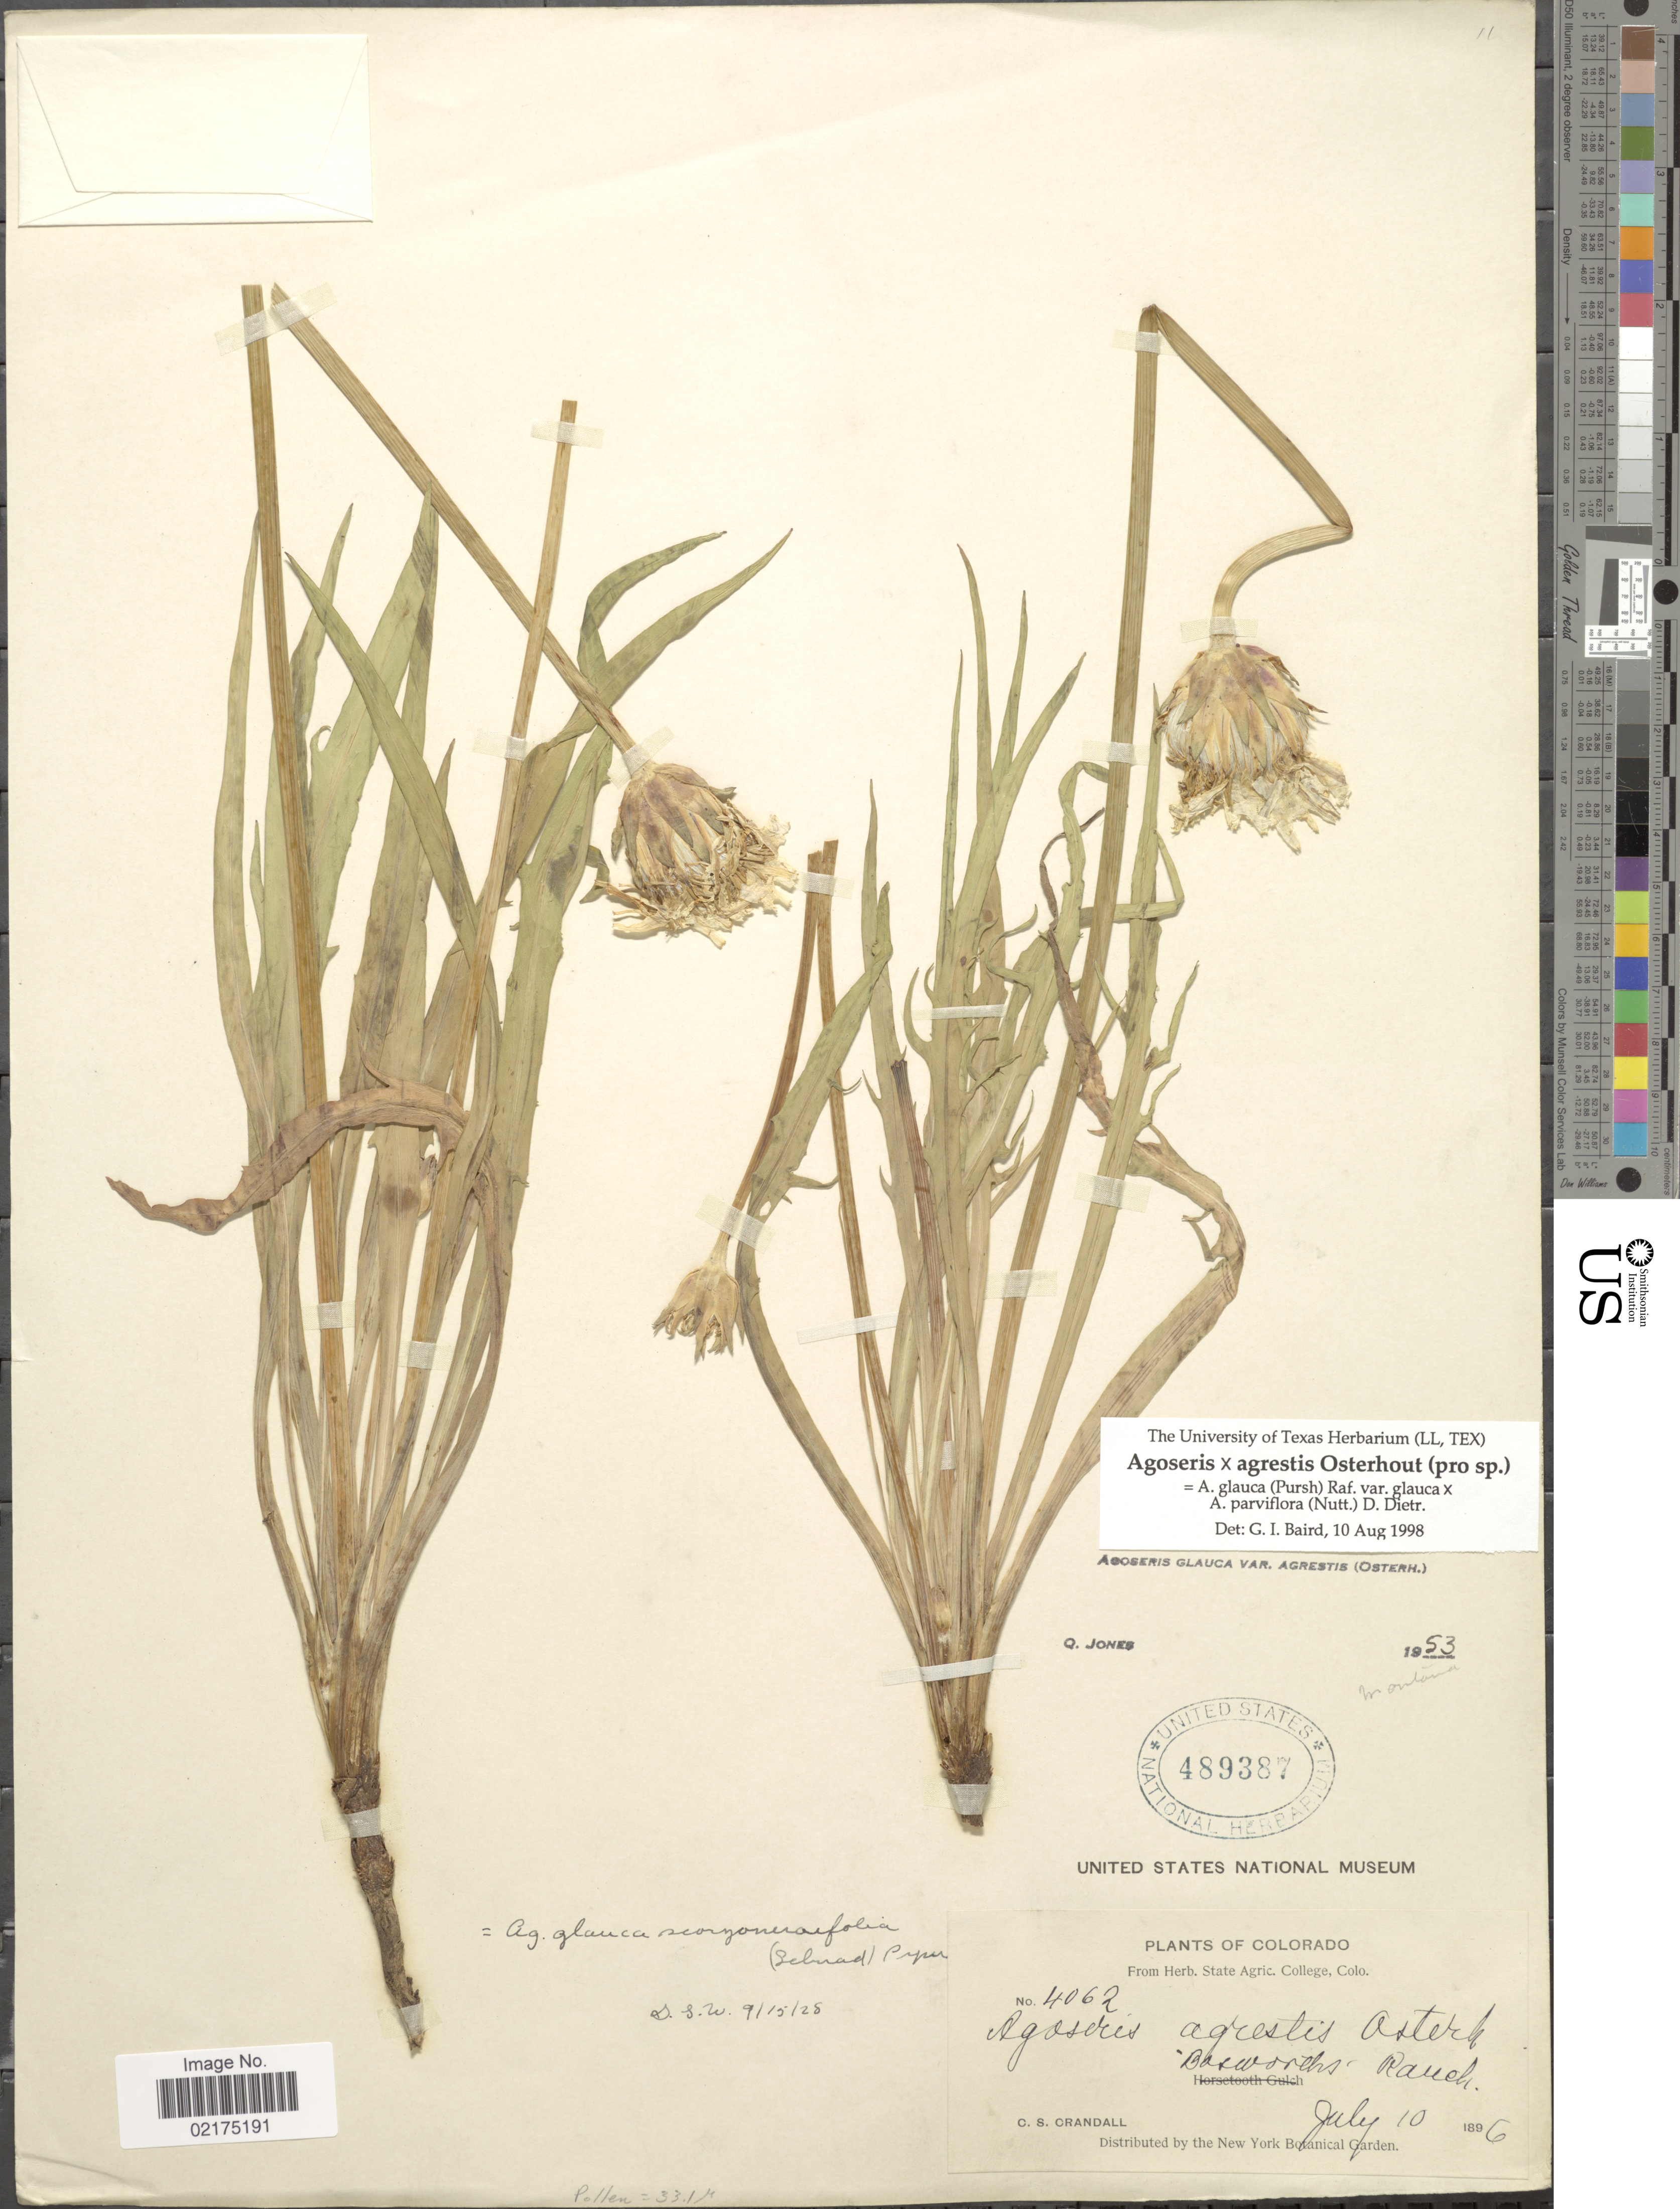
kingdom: Plantae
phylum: Tracheophyta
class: Magnoliopsida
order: Asterales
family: Asteraceae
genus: Agoseris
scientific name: Agoseris agrestis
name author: Osterh.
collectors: C. Crandall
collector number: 4062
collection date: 1896-07-10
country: United States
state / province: Colorado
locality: Bosworth's Ranch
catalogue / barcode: US 489387